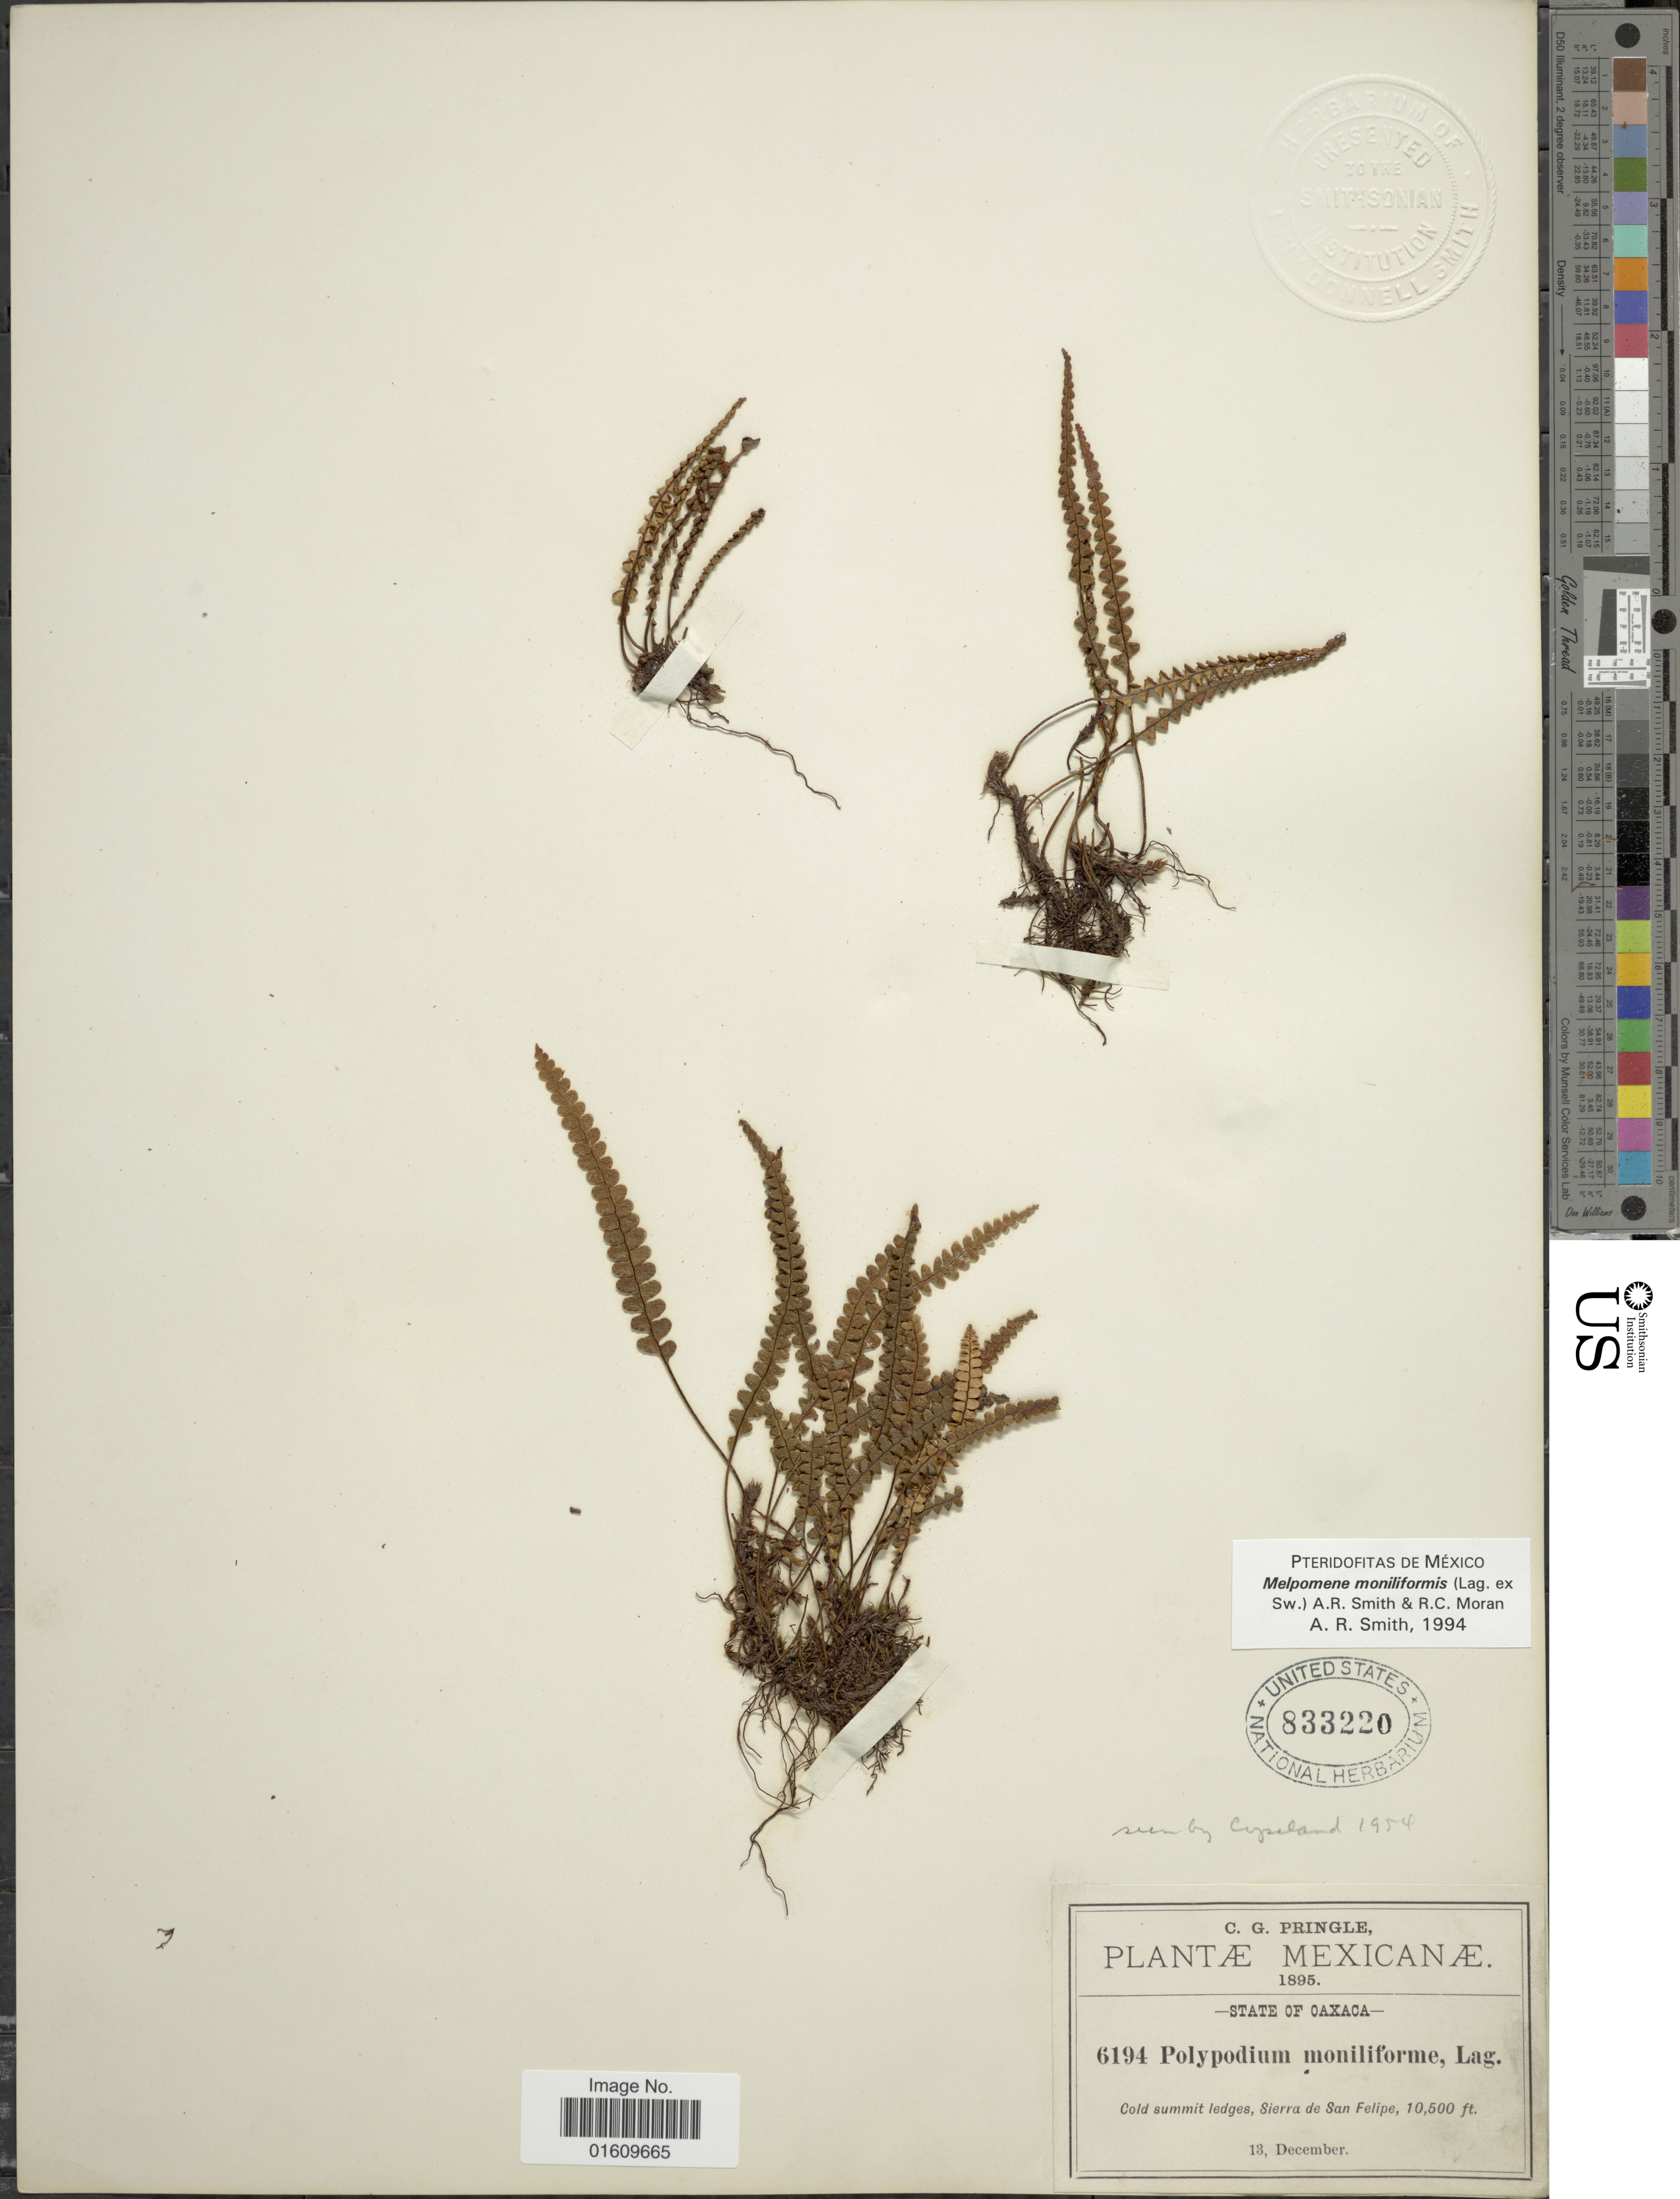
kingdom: Plantae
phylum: Tracheophyta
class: Polypodiopsida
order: Polypodiales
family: Polypodiaceae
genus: Melpomene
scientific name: Melpomene moniliformis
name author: (Lag. ex Sw.) A.R. Sm. & R.C. Moran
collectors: C. G. Pringle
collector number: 6194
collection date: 1895-12-13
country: Mexico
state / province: Oaxaca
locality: State of Oaxaca, Cold Summit ledges, Sierra de San Felipe.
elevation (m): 3200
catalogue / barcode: US 833220